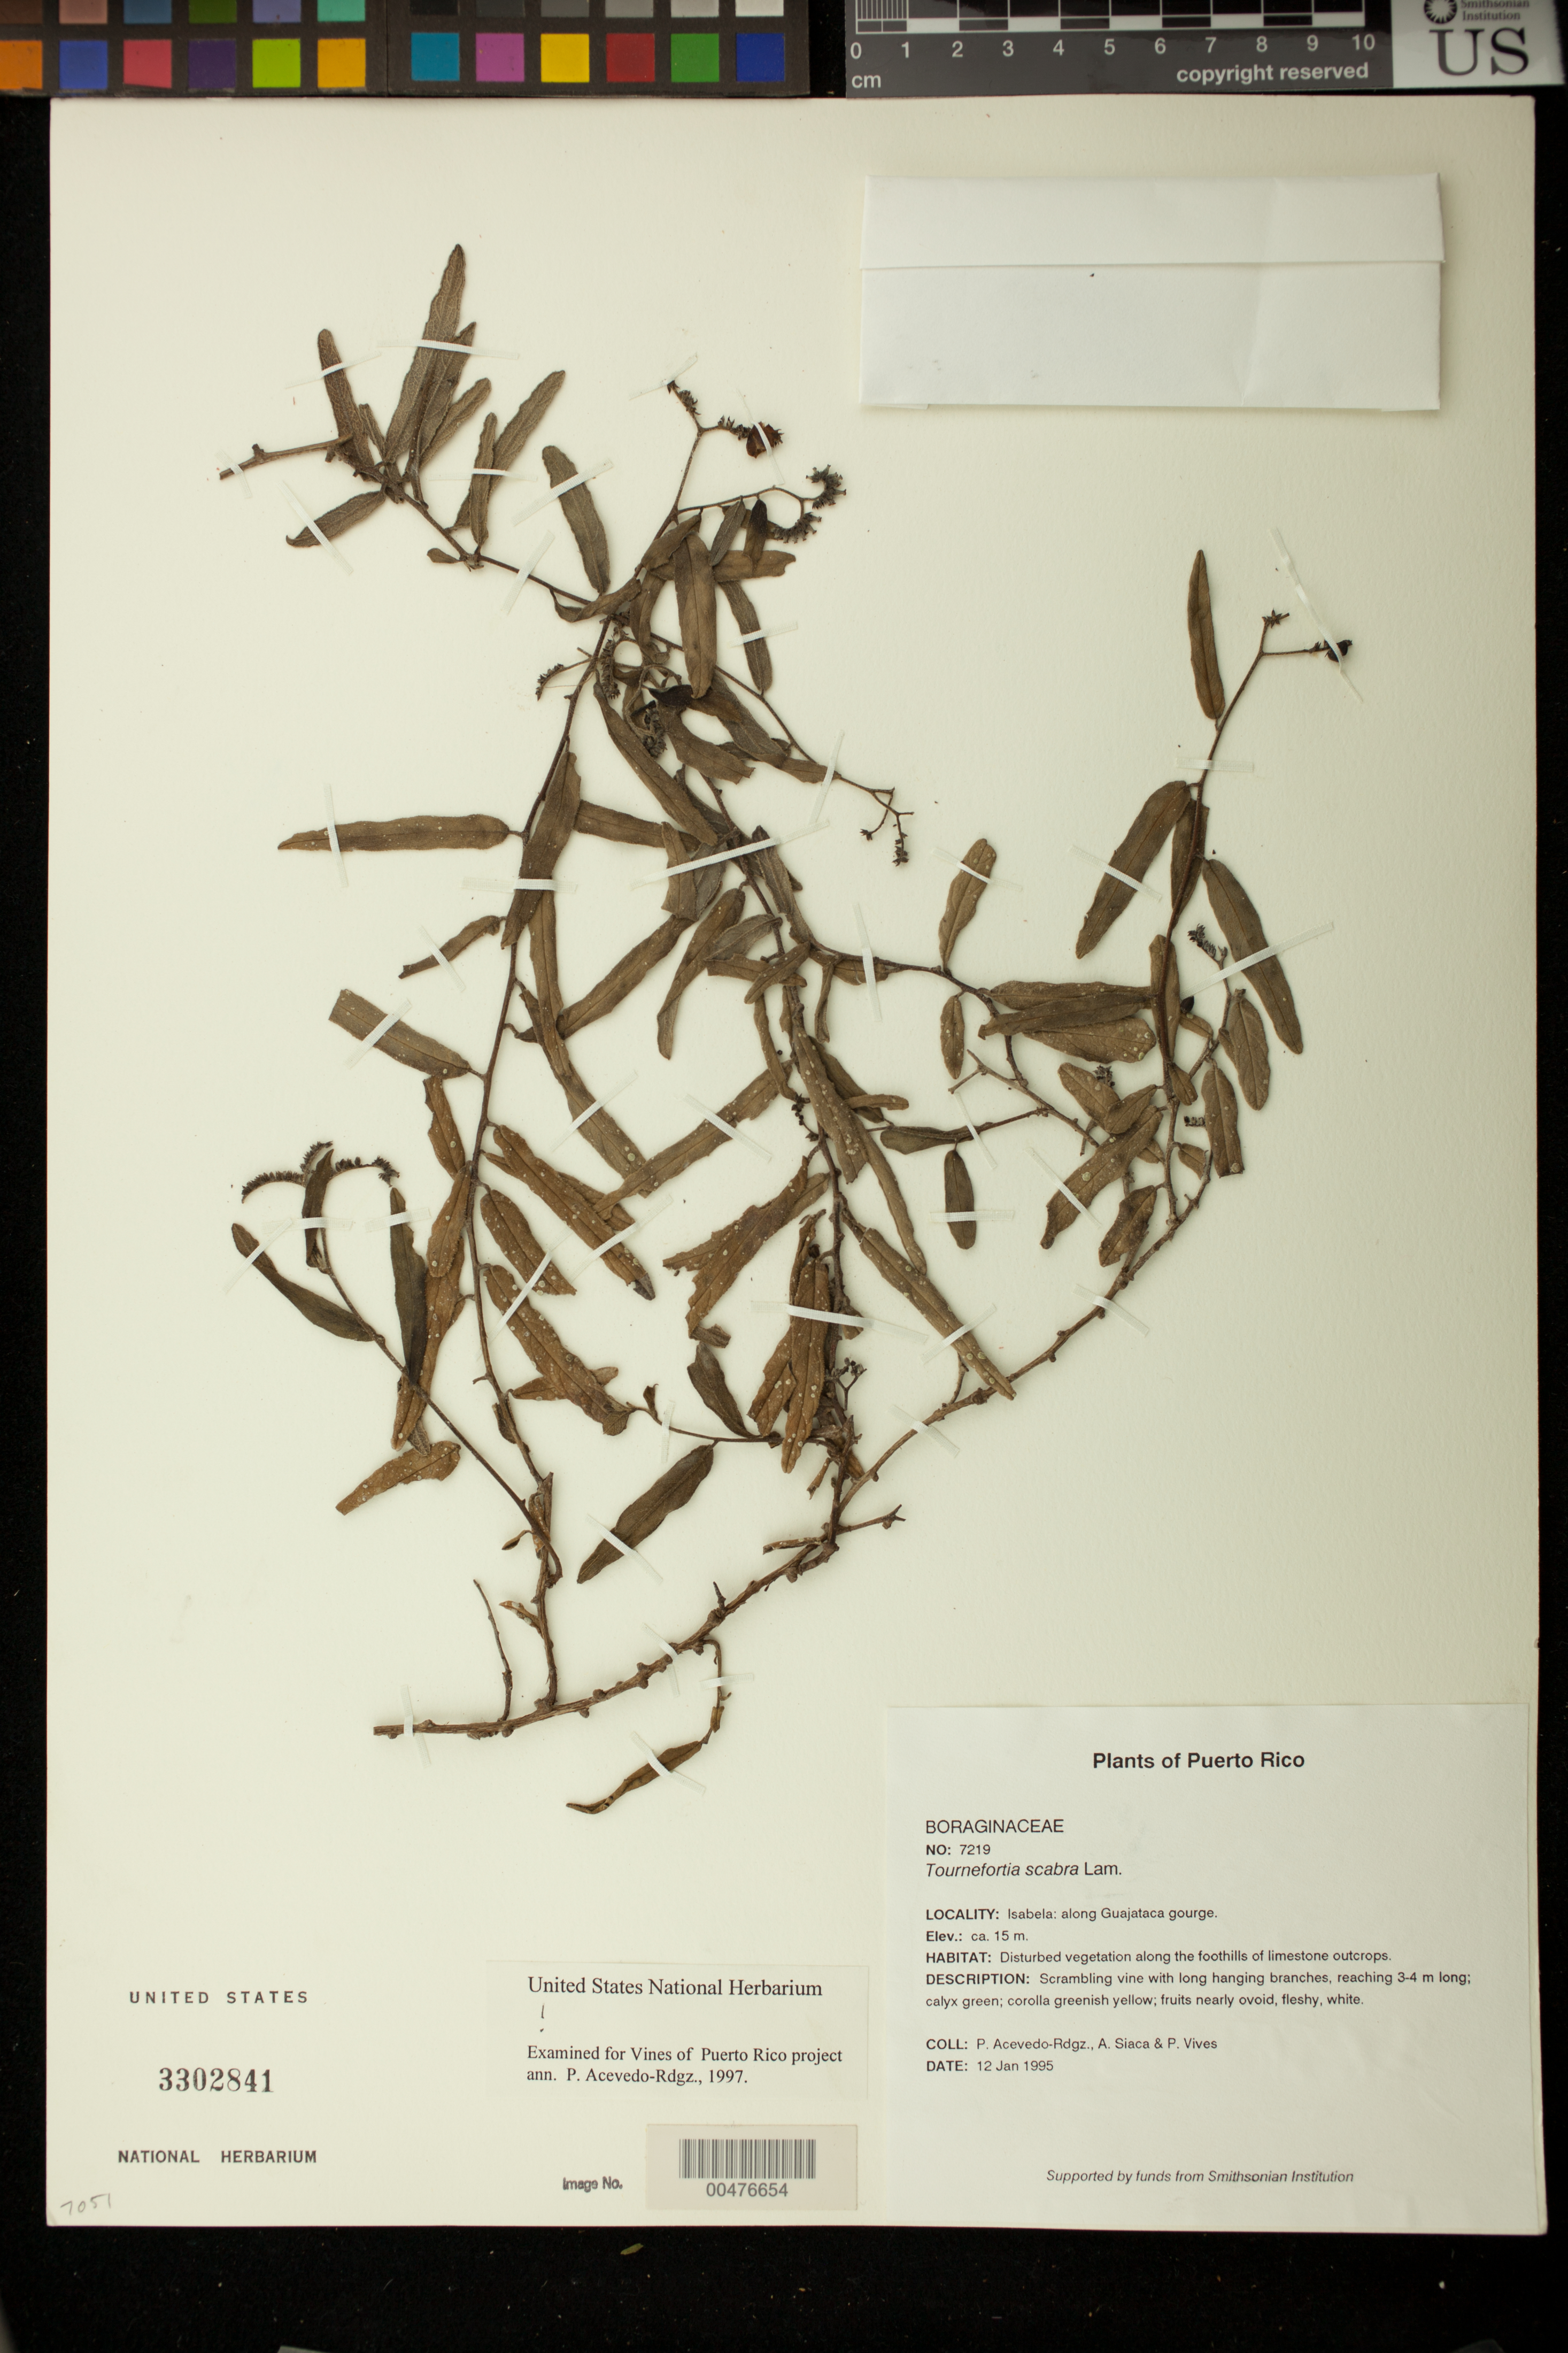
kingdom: Plantae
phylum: Tracheophyta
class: Magnoliopsida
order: Boraginales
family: Heliotropiaceae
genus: Tournefortia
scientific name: Tournefortia scabra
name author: Lam.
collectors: P. Acevedo-Rodr., A. Siaca & P. Vives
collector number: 7219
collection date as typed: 12 Jan 1995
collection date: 1995-01-12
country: Puerto Rico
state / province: Isabela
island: Puerto Rico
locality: Isabela: along Guajataca gourge.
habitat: Disturbed vegetation along the foothills of limestone outcrops.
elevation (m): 15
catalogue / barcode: US 3302841